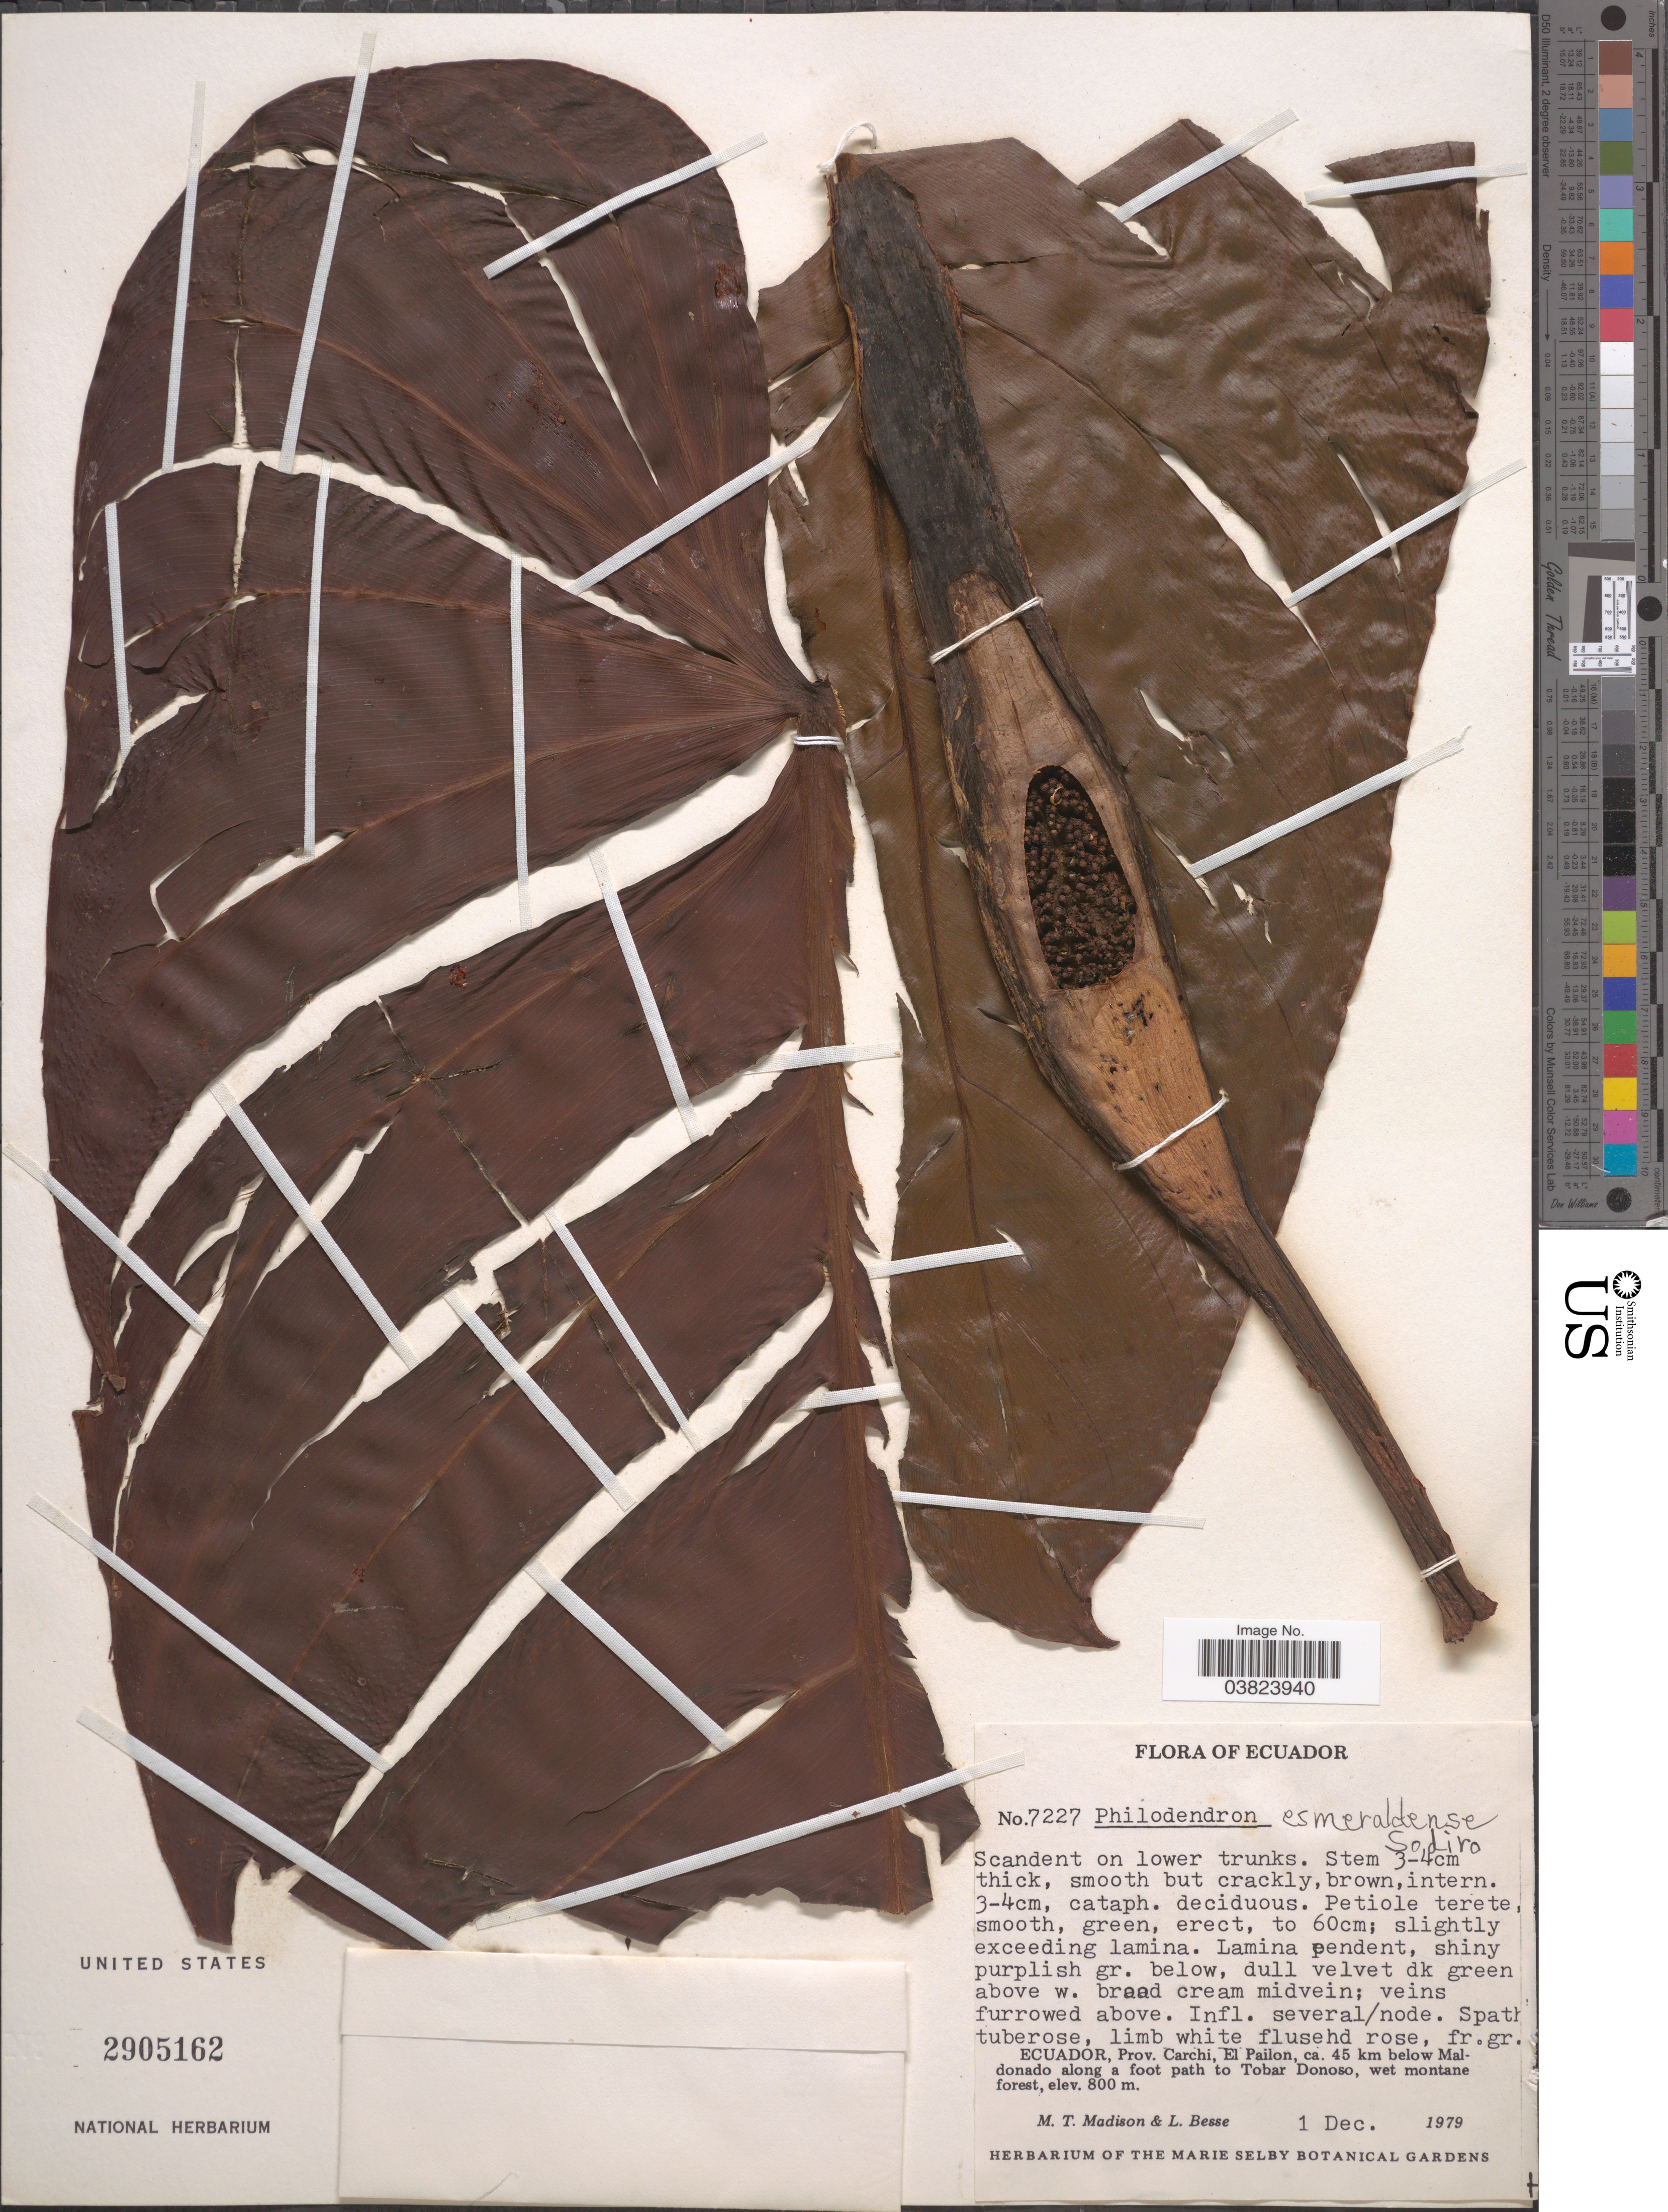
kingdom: Plantae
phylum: Tracheophyta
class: Liliopsida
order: Alismatales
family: Araceae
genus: Philodendron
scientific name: Philodendron esmeraldense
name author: Croat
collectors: M. T. Madison & L. Besse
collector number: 7227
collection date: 1979-12-01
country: Ecuador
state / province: Carchi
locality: El Pailon, ca. 45 km below Maldonado along a foot path to Tobar Donoso.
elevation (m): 800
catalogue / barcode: US 2905162